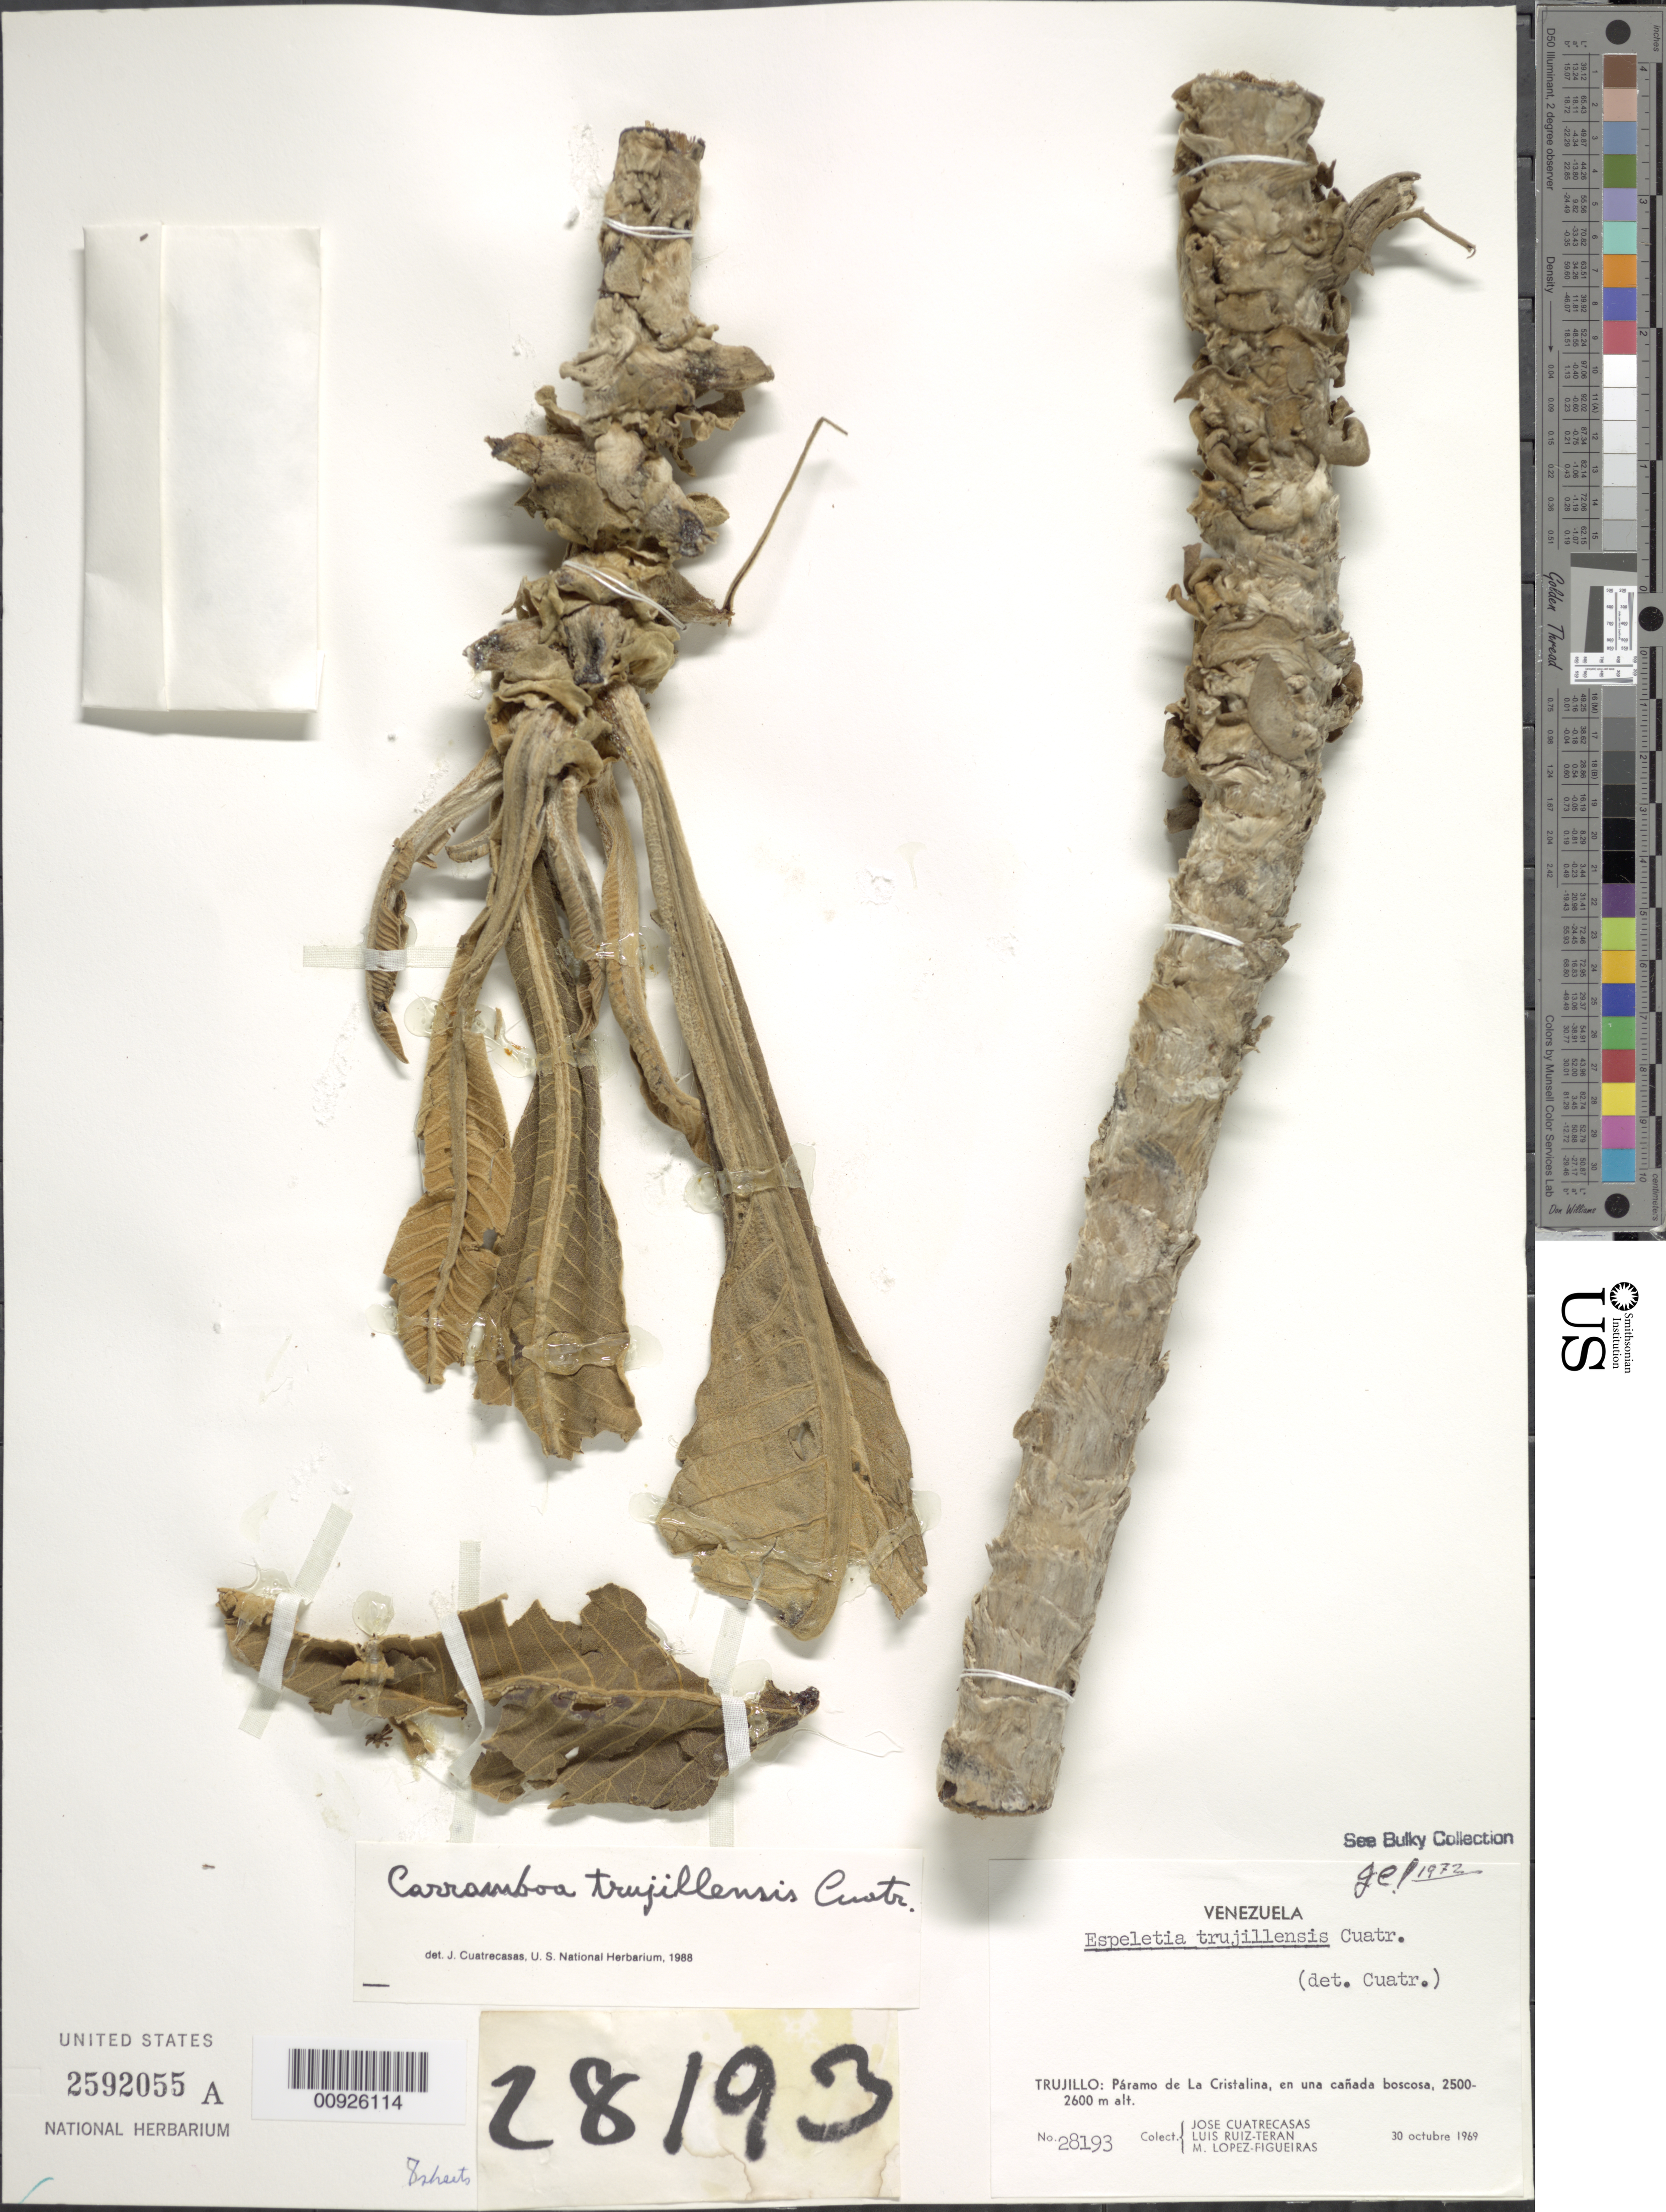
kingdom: Plantae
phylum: Tracheophyta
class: Magnoliopsida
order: Asterales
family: Asteraceae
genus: Carramboa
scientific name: Carramboa trujillensis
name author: (Cuatrec.) Cuatrec.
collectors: J. Cuatrecasas, L. Teran & M. López Figueiras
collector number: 28193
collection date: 1969-10-30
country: Venezuela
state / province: Trujillo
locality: Paramo de La Cristalina, en una canada boscosa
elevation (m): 2500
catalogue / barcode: US 2592055A